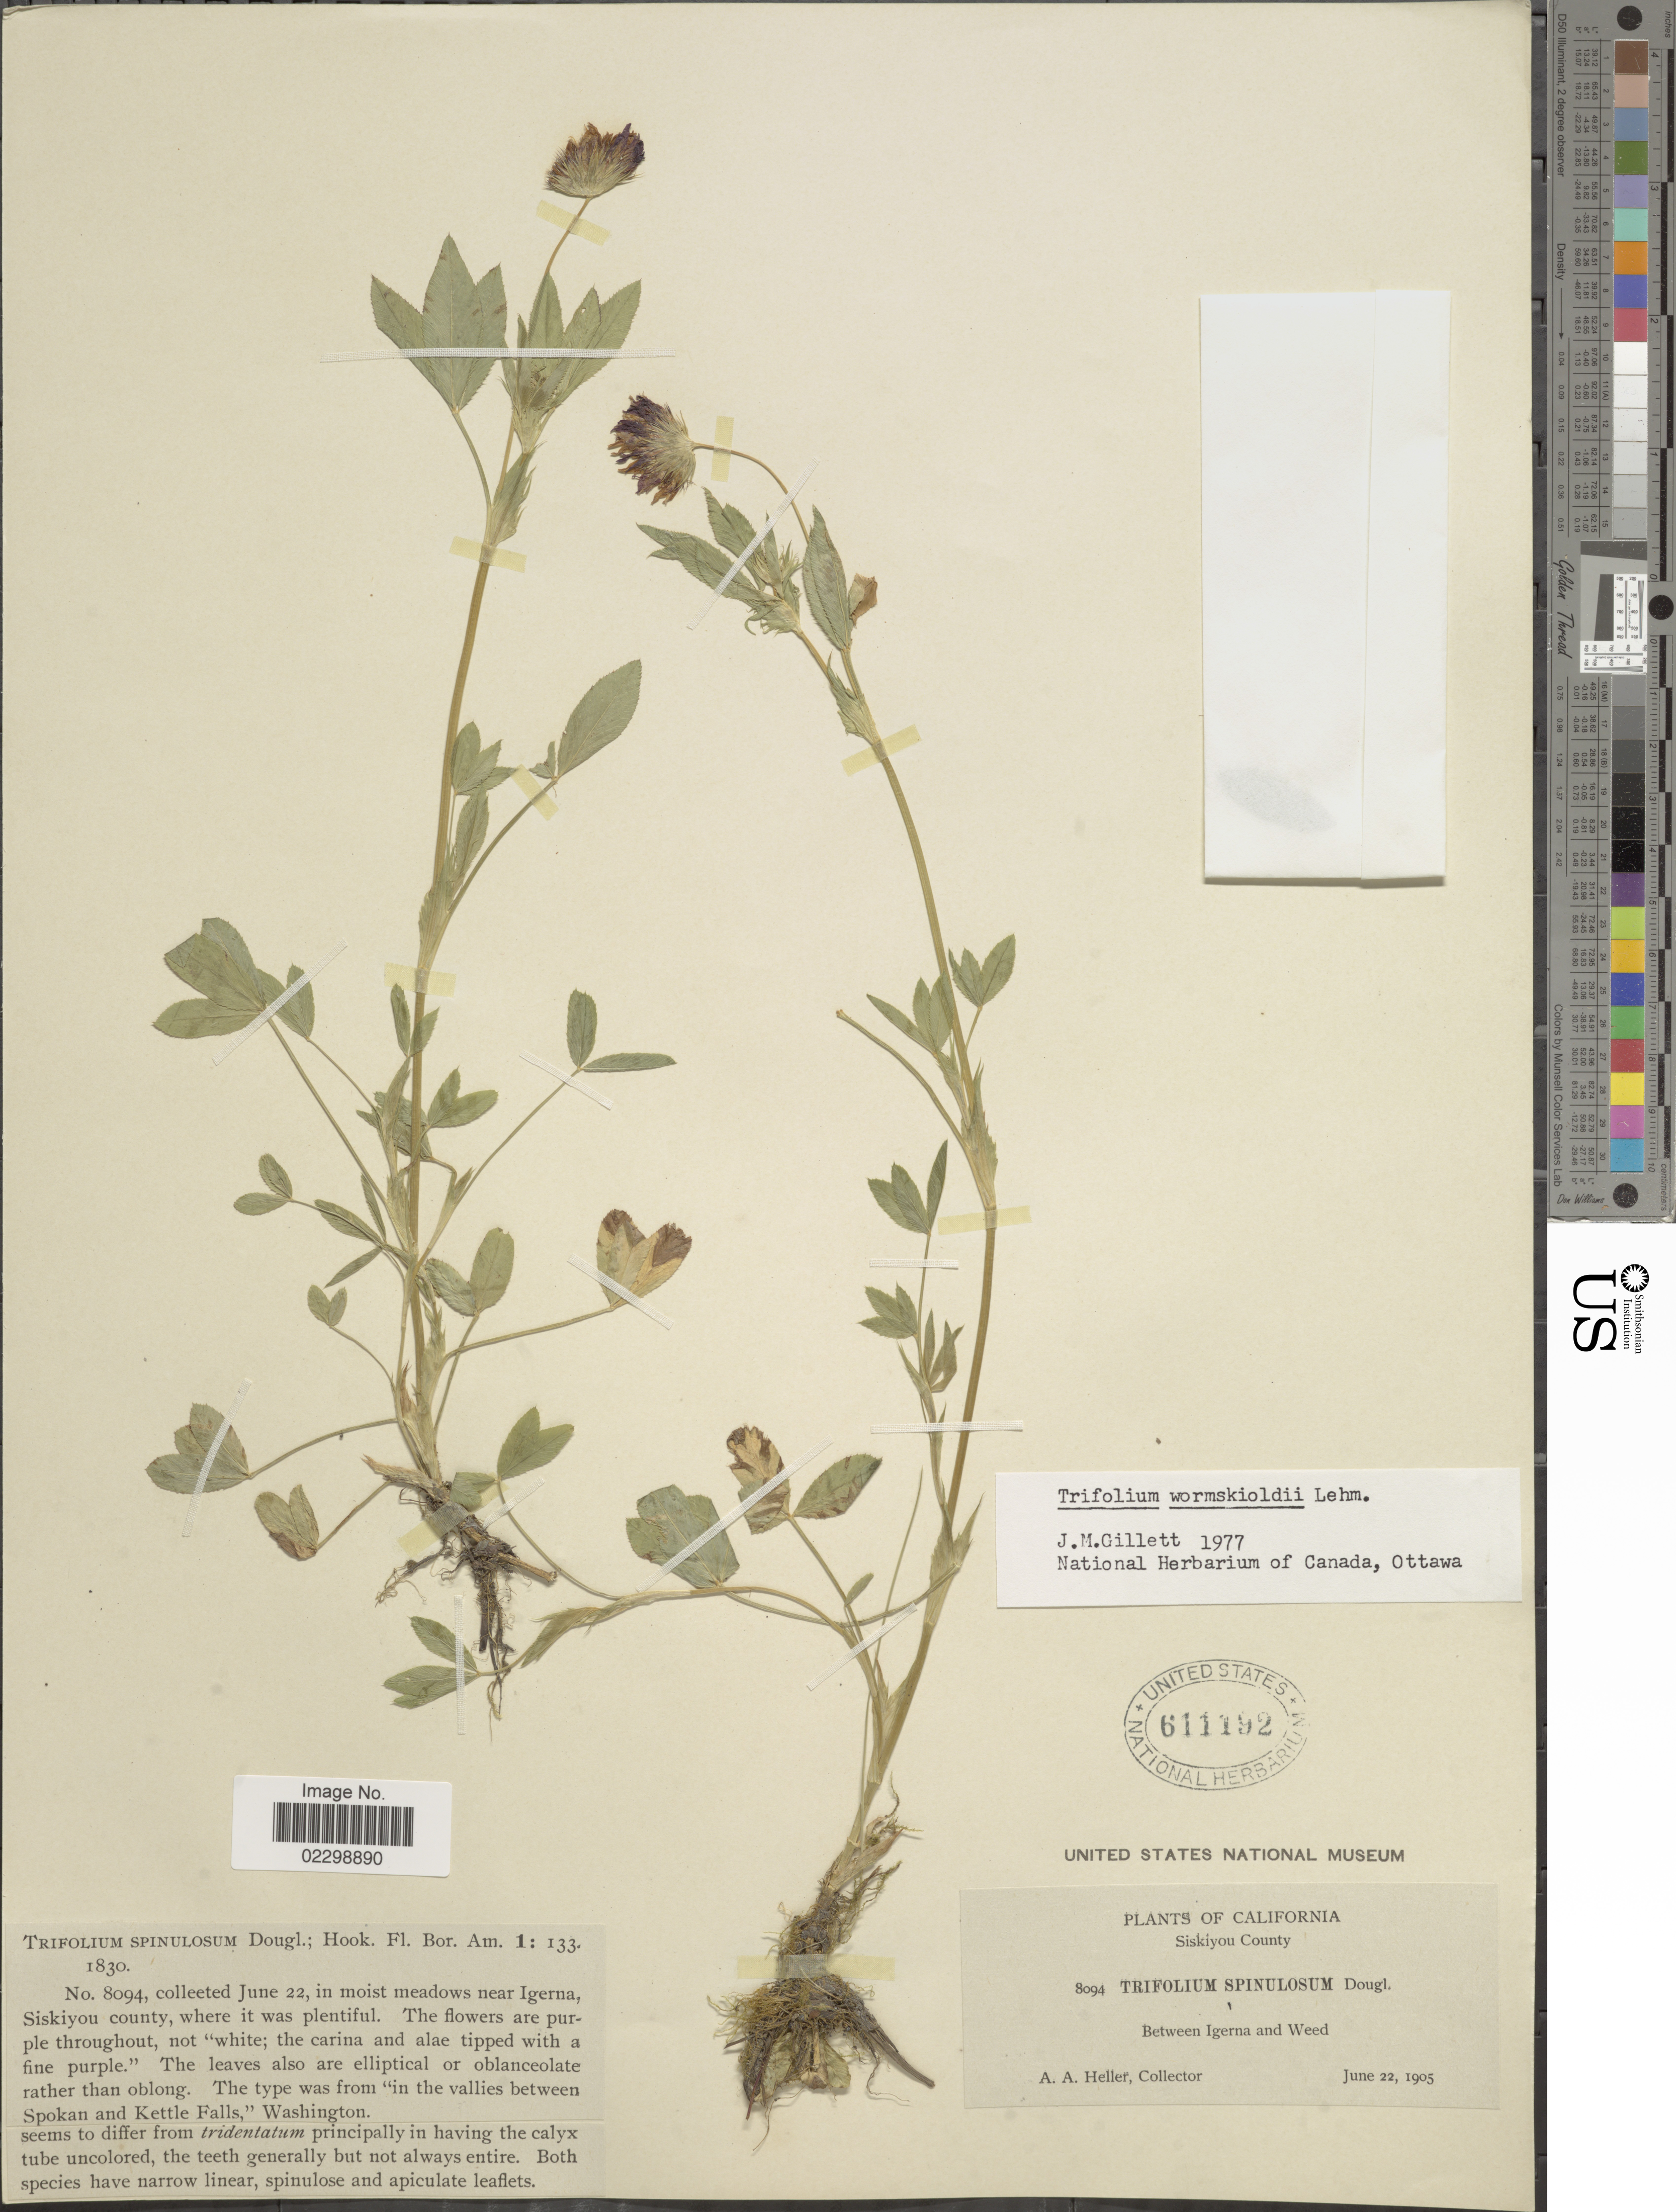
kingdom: Plantae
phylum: Tracheophyta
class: Magnoliopsida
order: Fabales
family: Fabaceae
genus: Trifolium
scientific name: Trifolium wormskioldii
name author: Lehm.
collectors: A. A. Heller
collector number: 9084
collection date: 1905-06-22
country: United States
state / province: California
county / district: Siskiyou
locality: Siskiyou County, between Igerna and Weed, in moist meados near Igerna, Siskiyou County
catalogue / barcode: US 611192